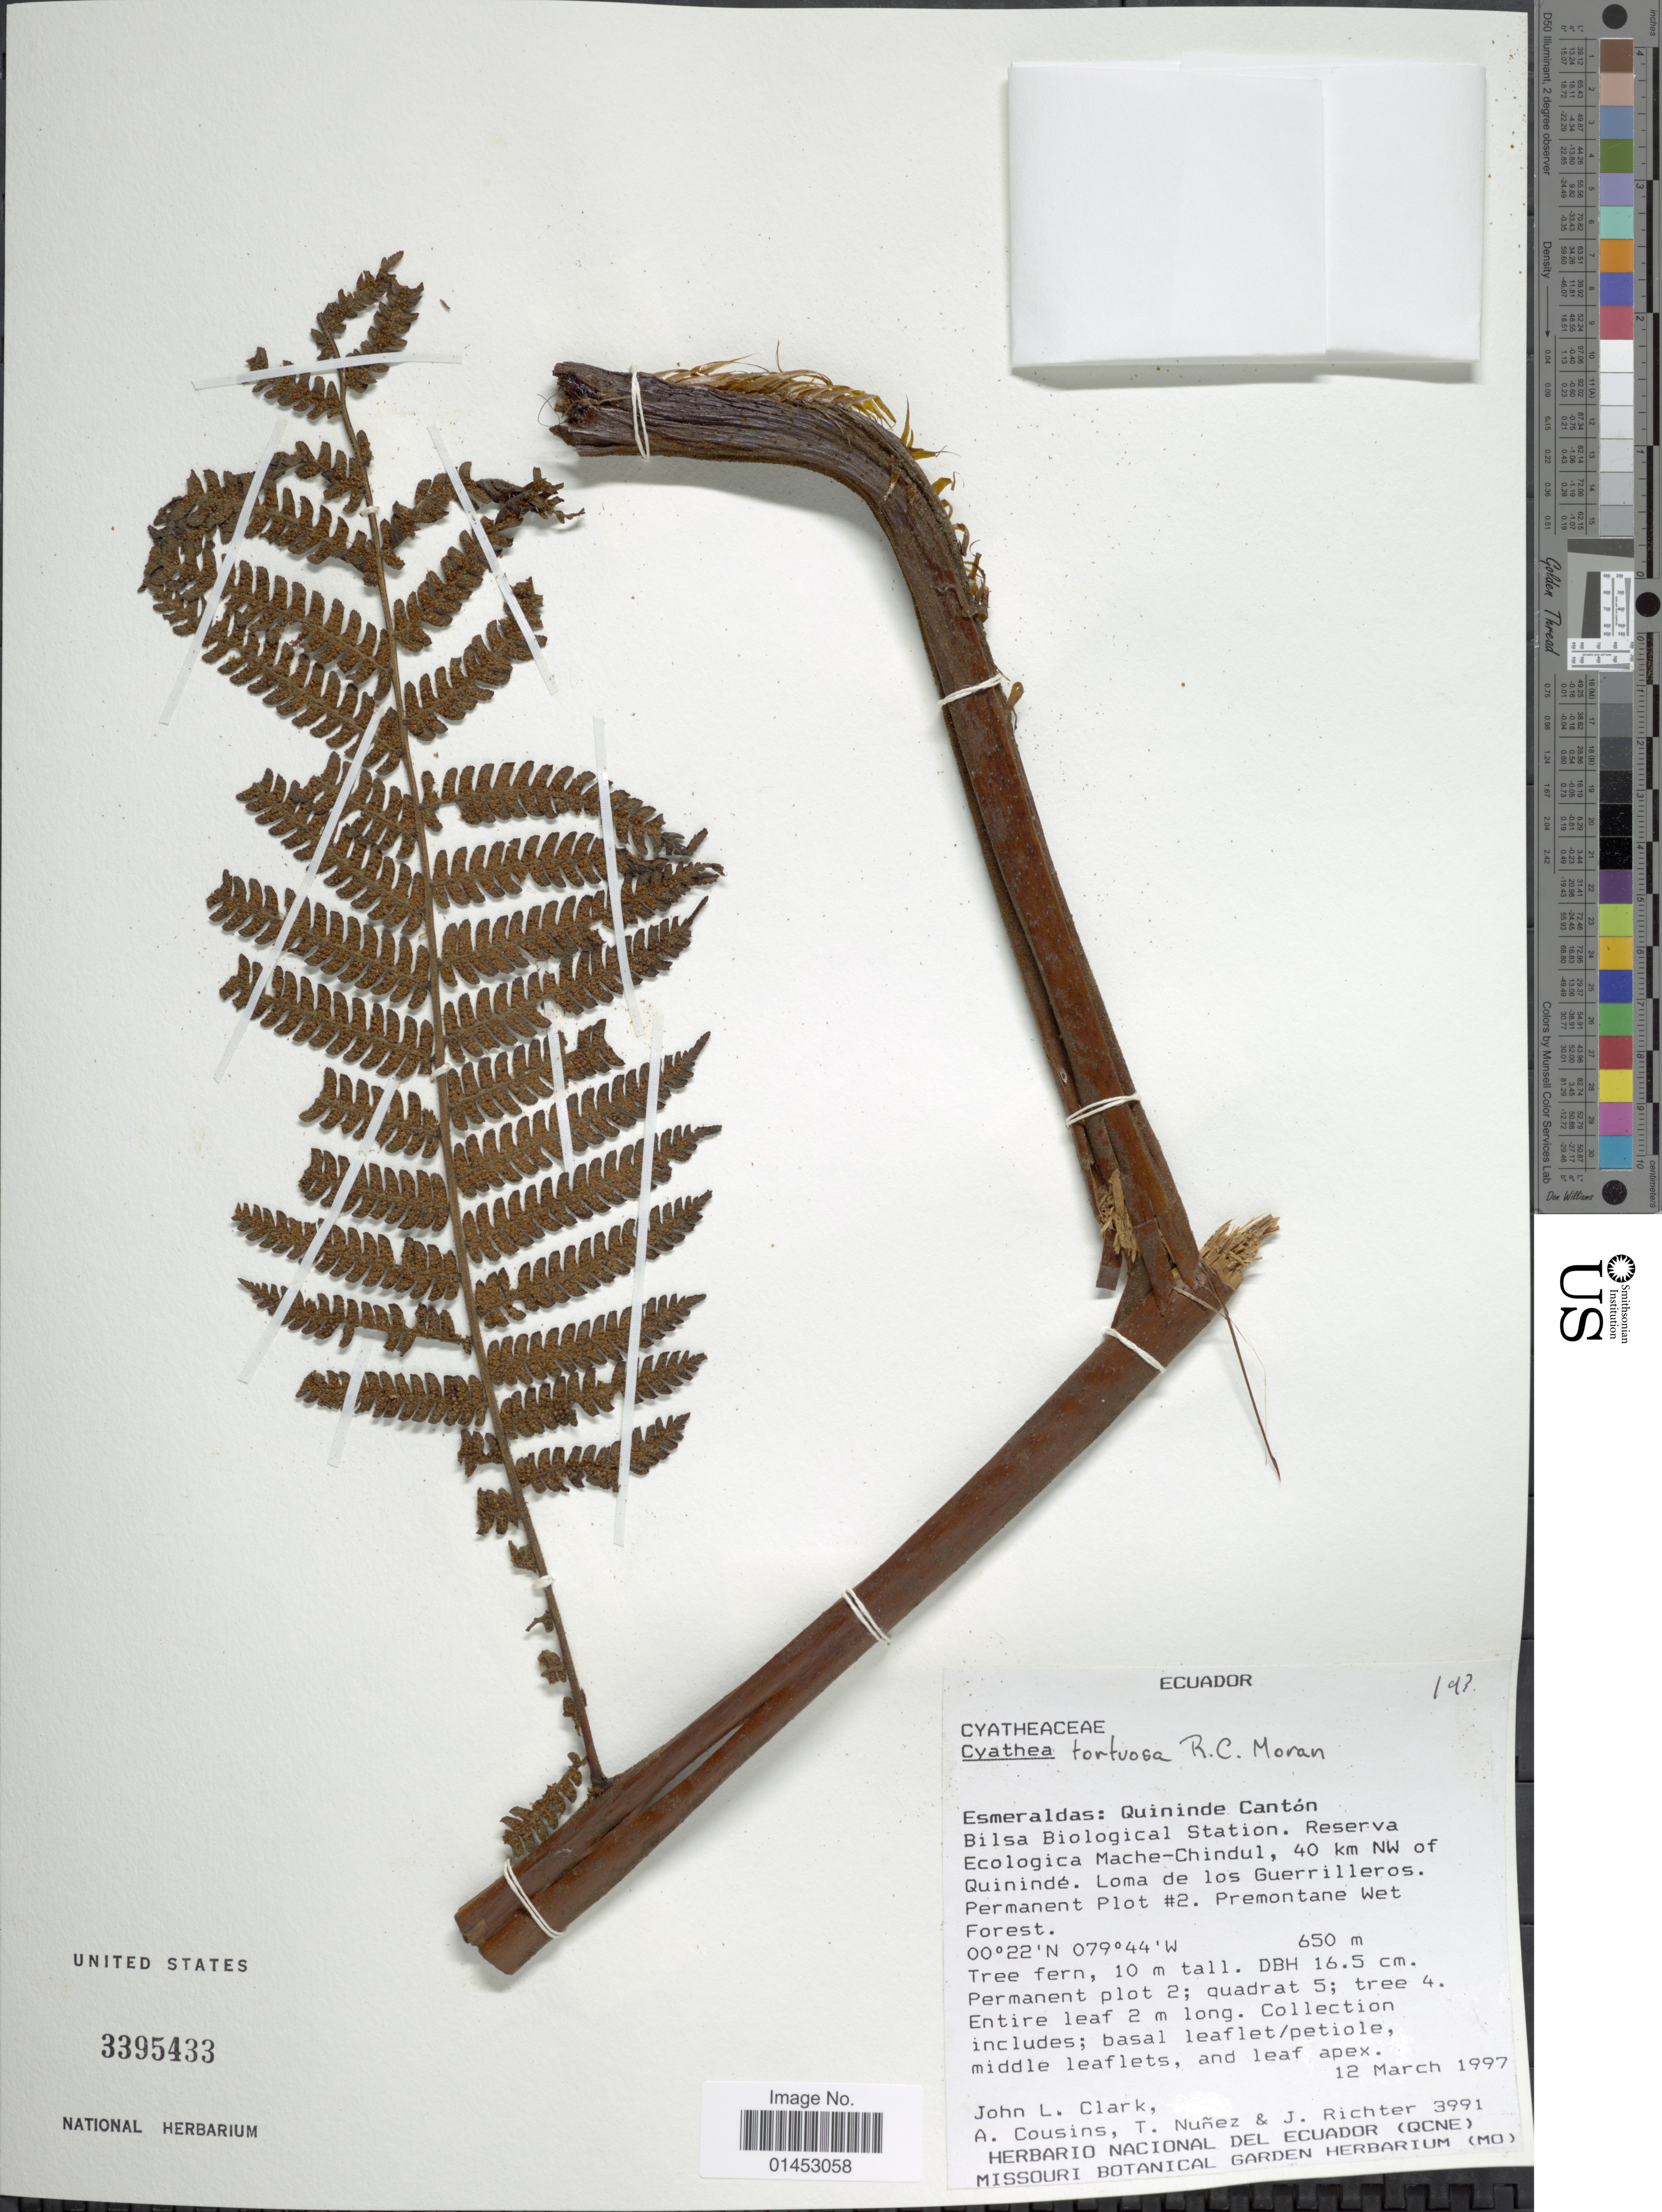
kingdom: Plantae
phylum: Tracheophyta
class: Polypodiopsida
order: Cyatheales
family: Cyatheaceae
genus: Cyathea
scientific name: Cyathea tortuosa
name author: R.C. Moran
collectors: J. L. Clark, A. Cousins, T. Núñez & J. Richter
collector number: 3991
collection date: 1997-03-12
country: Ecuador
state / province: Esmeraldas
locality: Esmeraldas: Quininde Cantón, bilsa Biological Station, Reserva Ecologica Mache-Chindul, 40km NW of Quinindé, loma de Los Guerrilleros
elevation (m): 650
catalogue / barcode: US 3395433